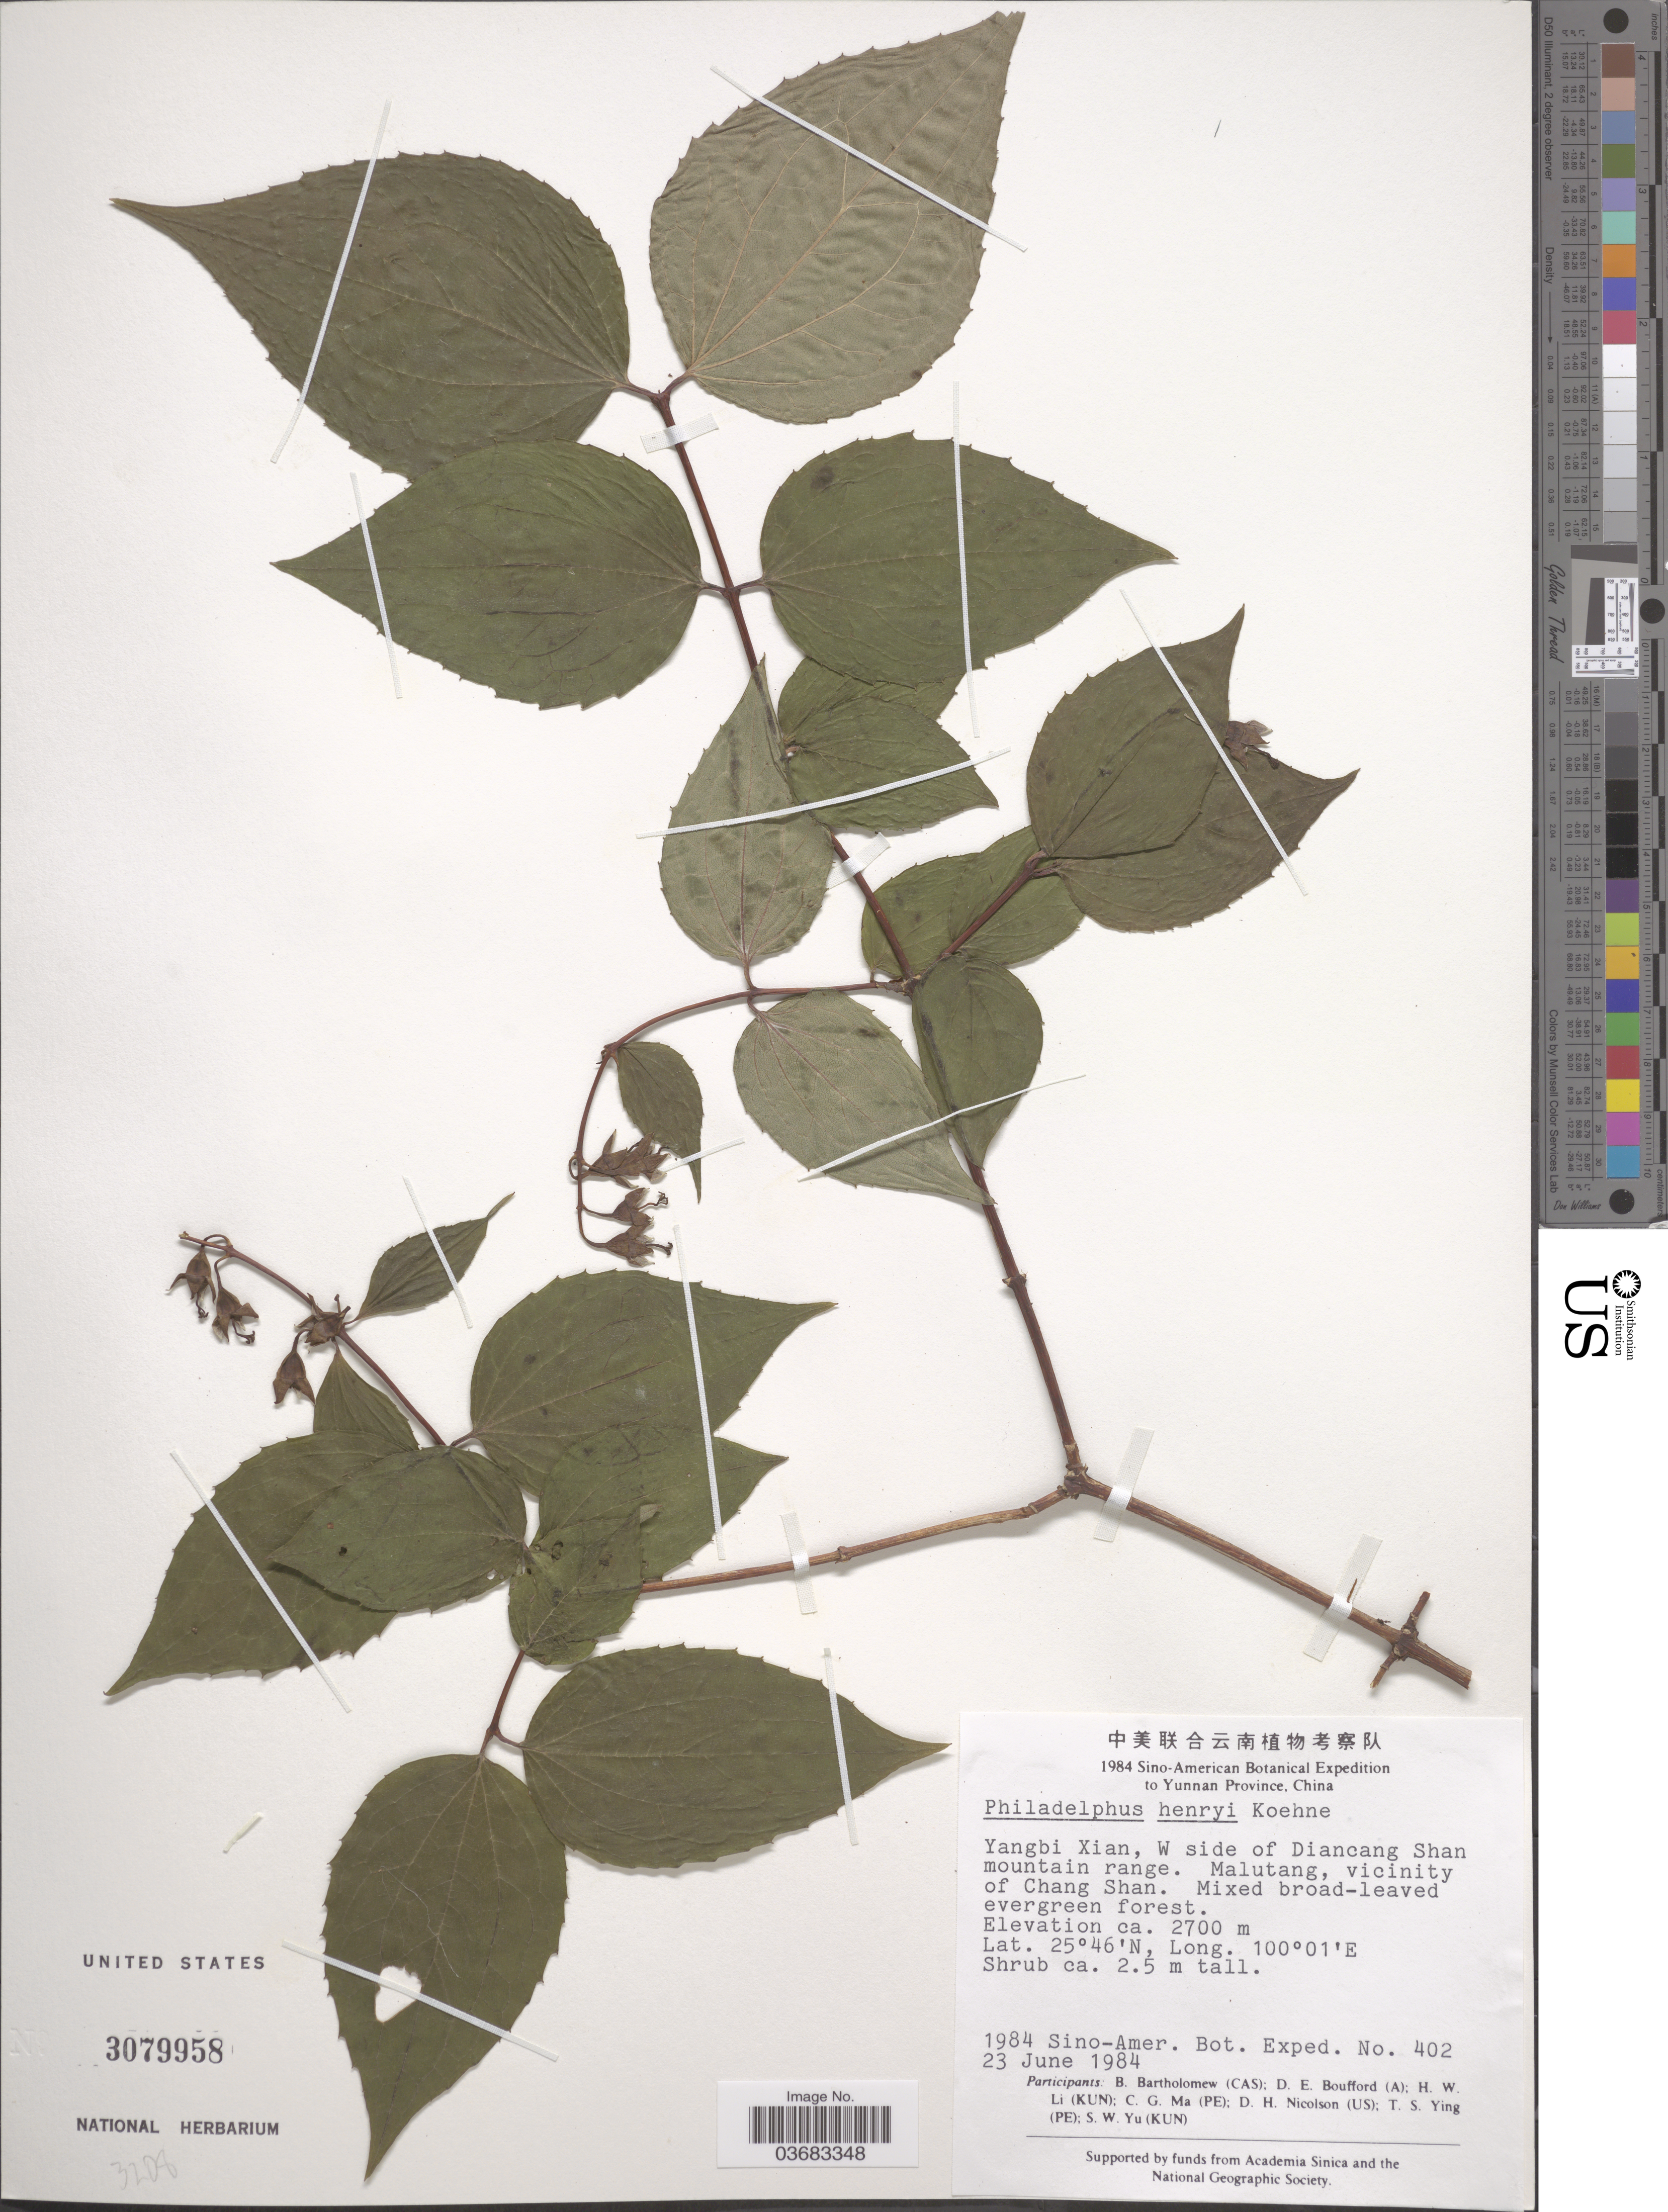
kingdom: Plantae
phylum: Tracheophyta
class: Magnoliopsida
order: Cornales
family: Hydrangeaceae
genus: Philadelphus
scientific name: Philadelphus henryi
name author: Koehne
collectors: Sino-Amer. Bot. Exped. 1984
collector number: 402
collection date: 1984-06-23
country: China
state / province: Yunnan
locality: Yangbi Xian, W side of Diancang Shan mountain range. Malutang, vicinity of Chang Shan.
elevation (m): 2700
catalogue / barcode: US 3079958